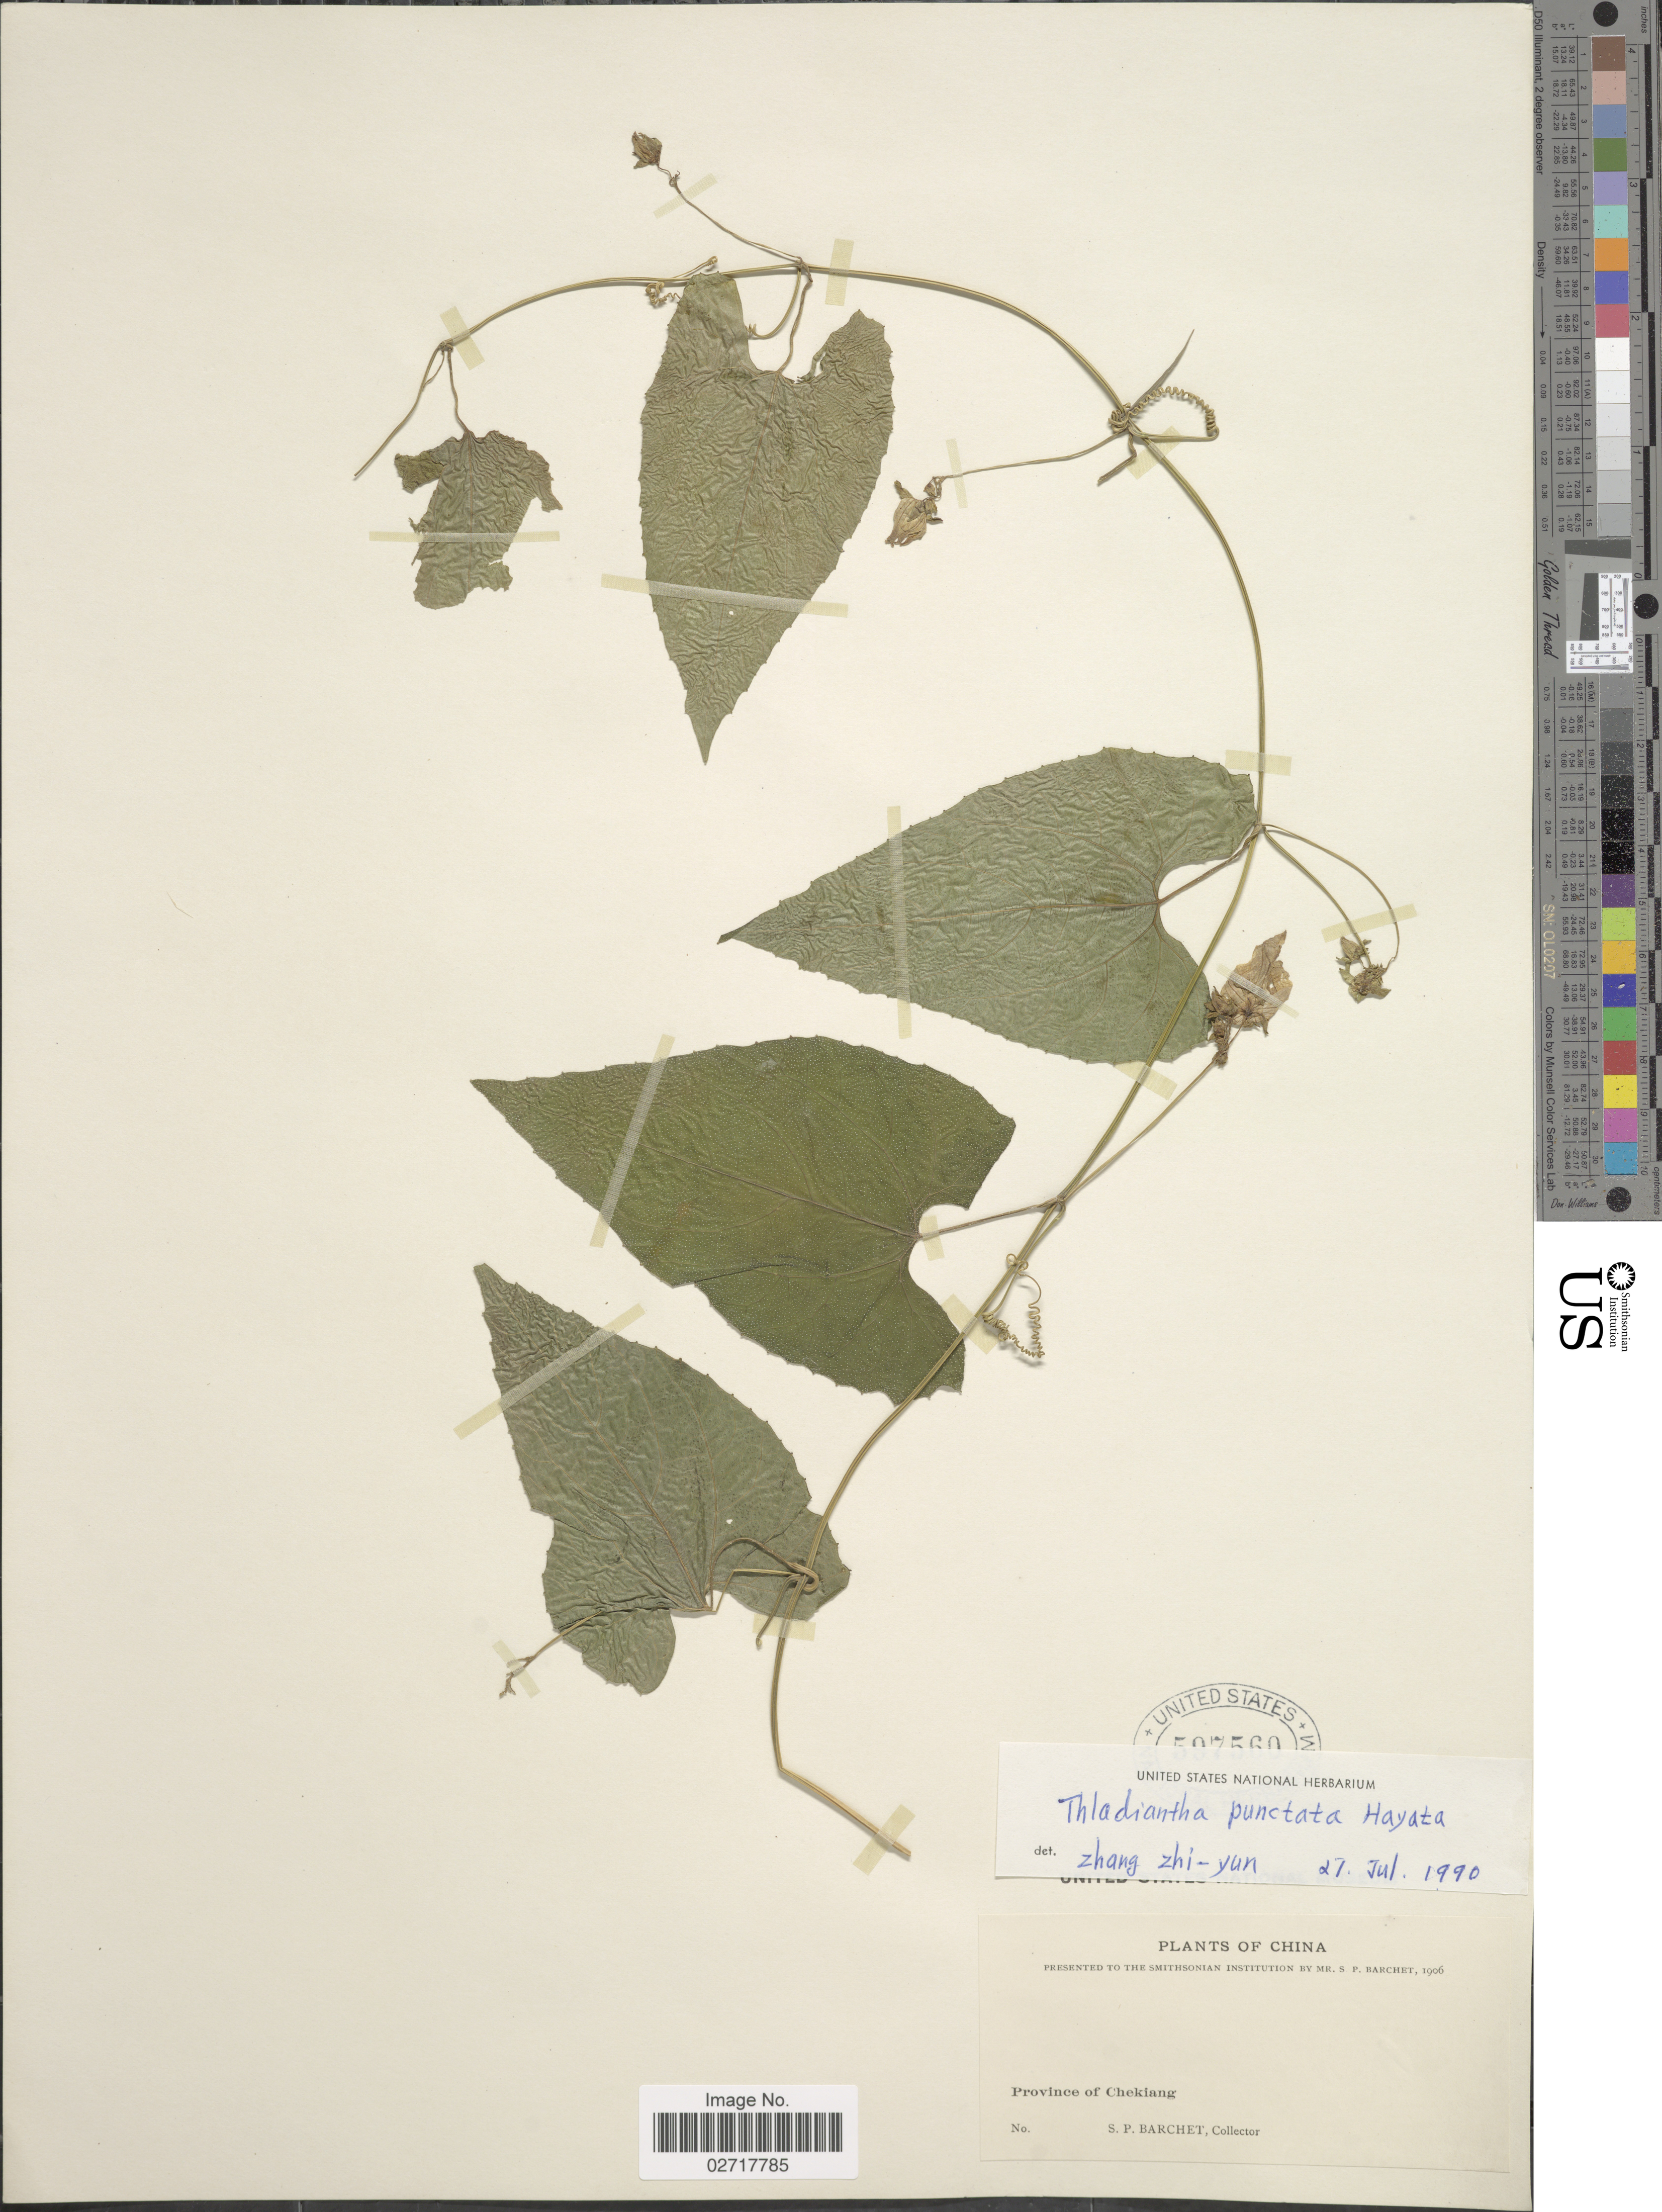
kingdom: Plantae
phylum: Tracheophyta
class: Magnoliopsida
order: Cucurbitales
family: Cucurbitaceae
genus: Thladiantha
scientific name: Thladiantha punctata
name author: Hayata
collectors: S. P. Barchet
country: China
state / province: Zhejiang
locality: Province of Chekiang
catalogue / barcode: US 507560